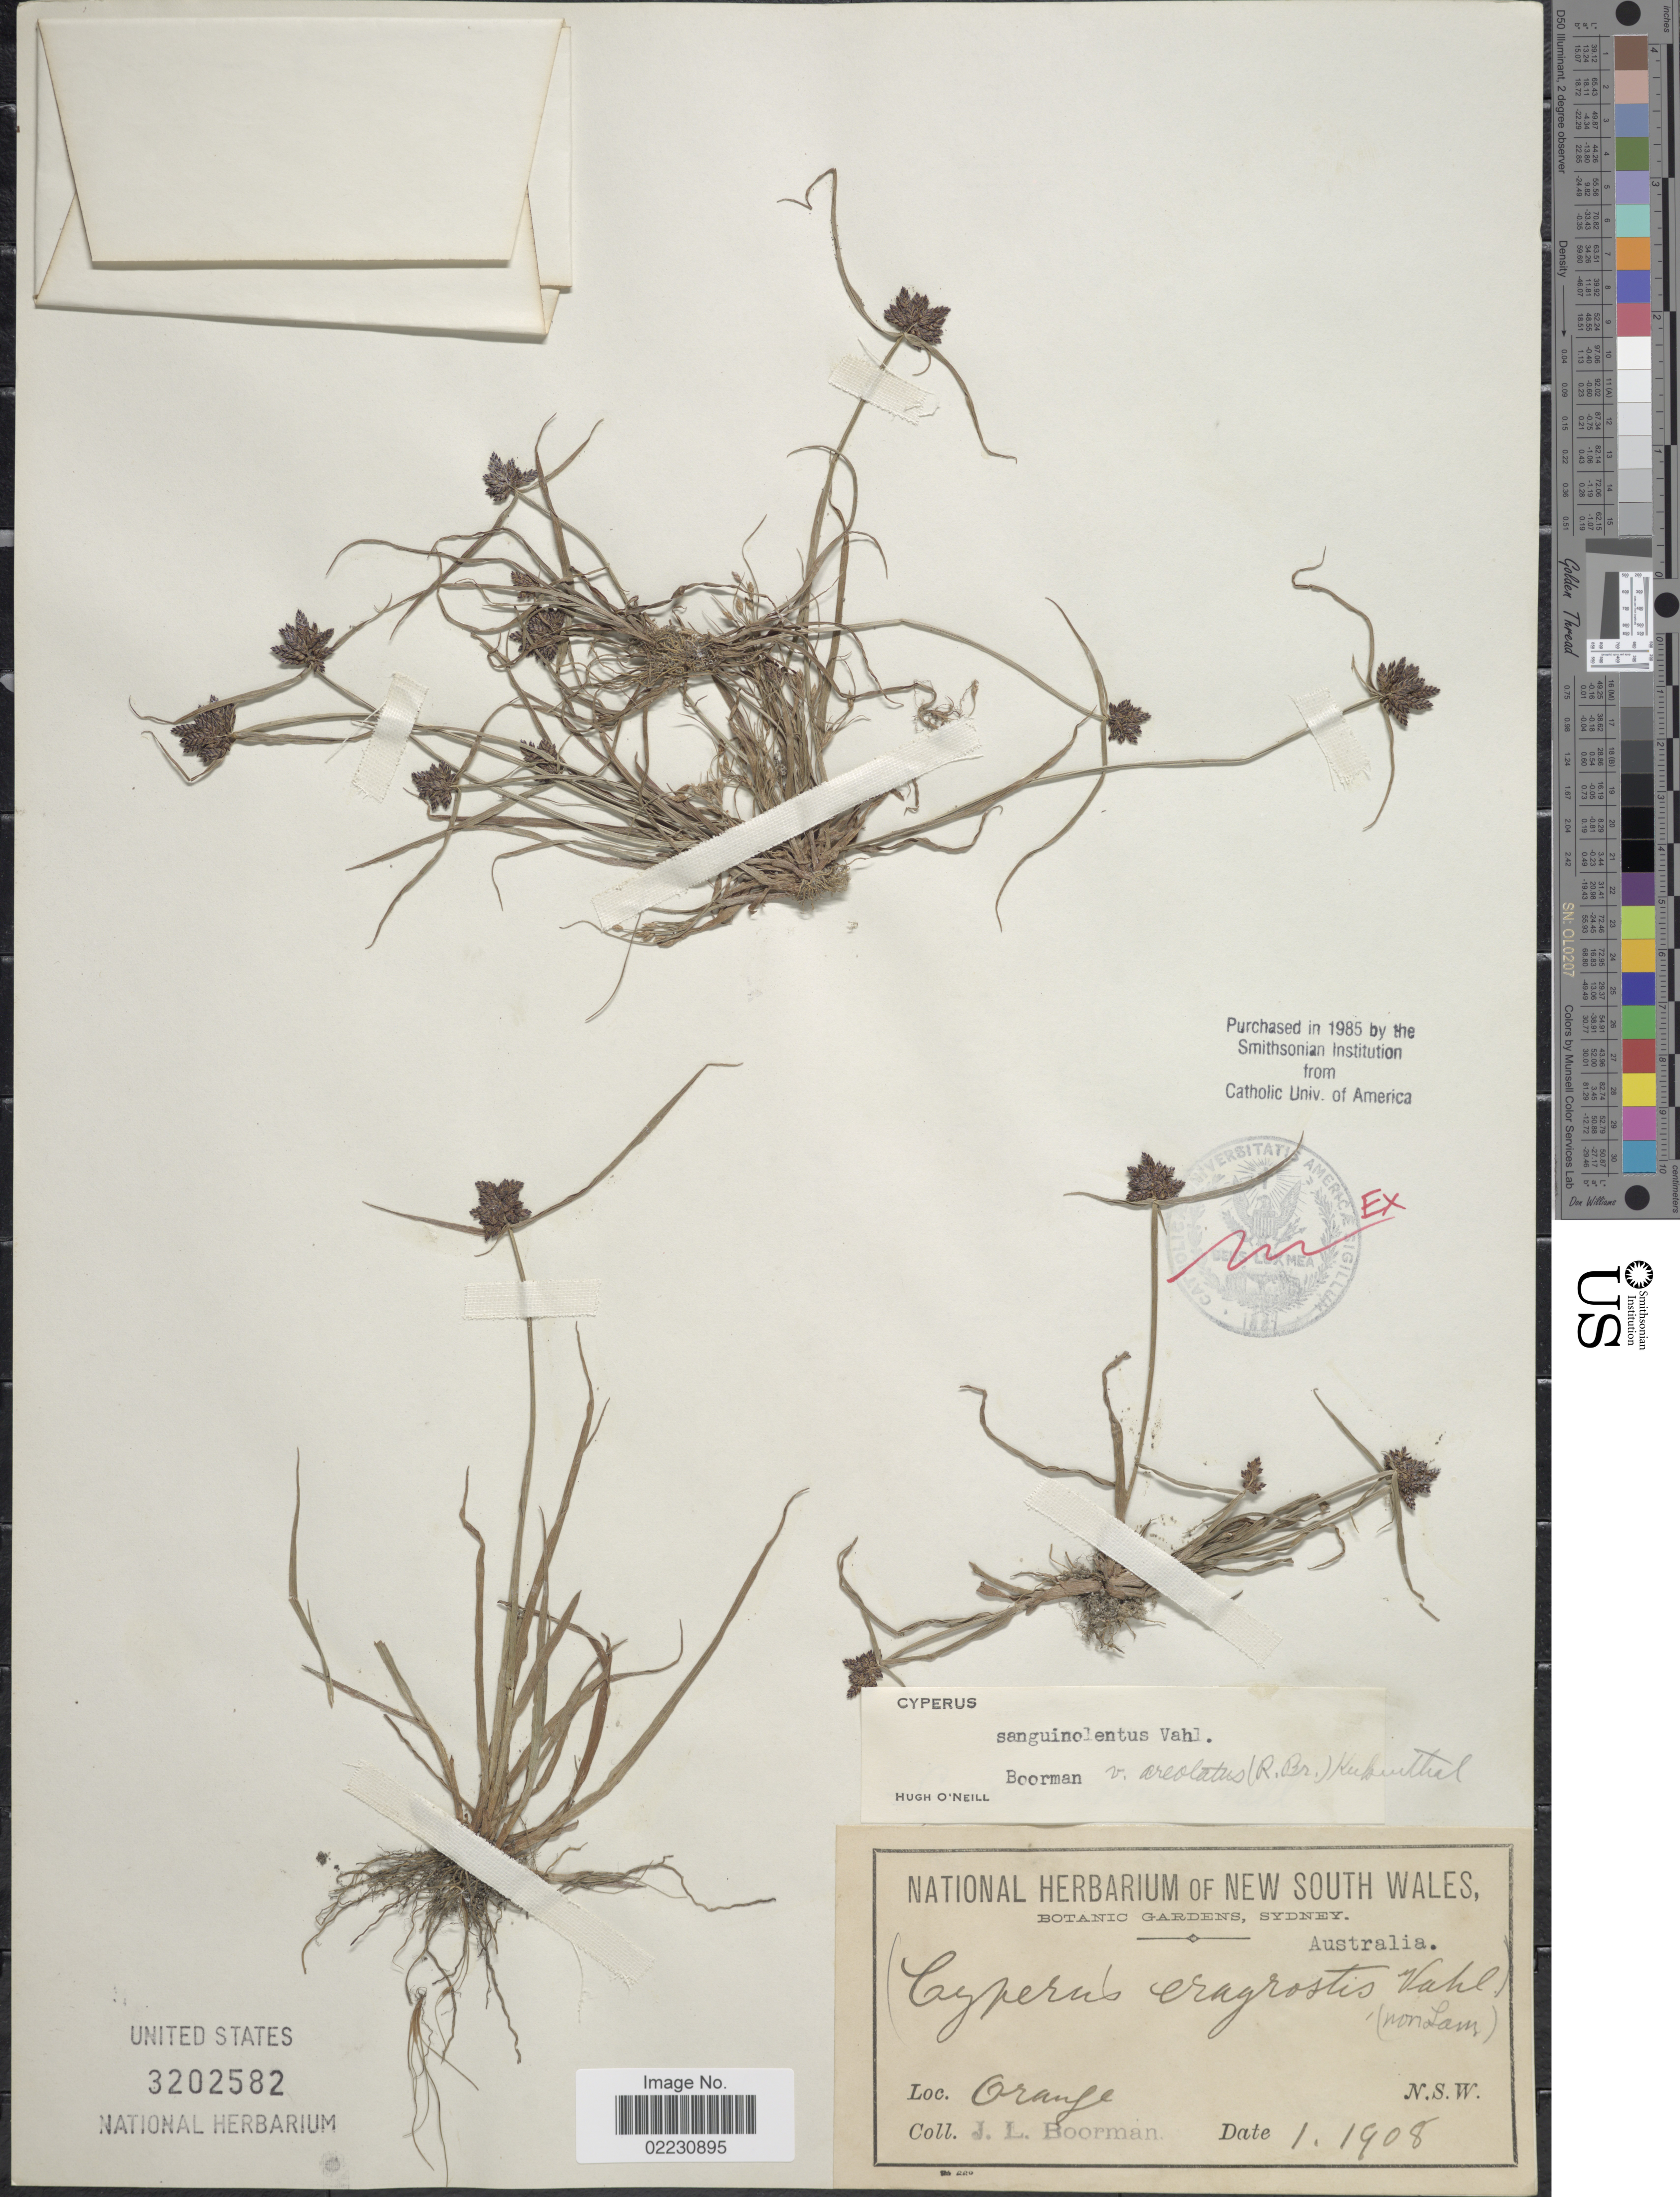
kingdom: Plantae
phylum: Tracheophyta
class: Liliopsida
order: Poales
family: Cyperaceae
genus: Cyperus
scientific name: Cyperus sanguinolentus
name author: Vahl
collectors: J. Boorman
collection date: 1908-01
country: Australia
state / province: New South Wales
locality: Orange, N.S.W.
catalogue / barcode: US 3202582